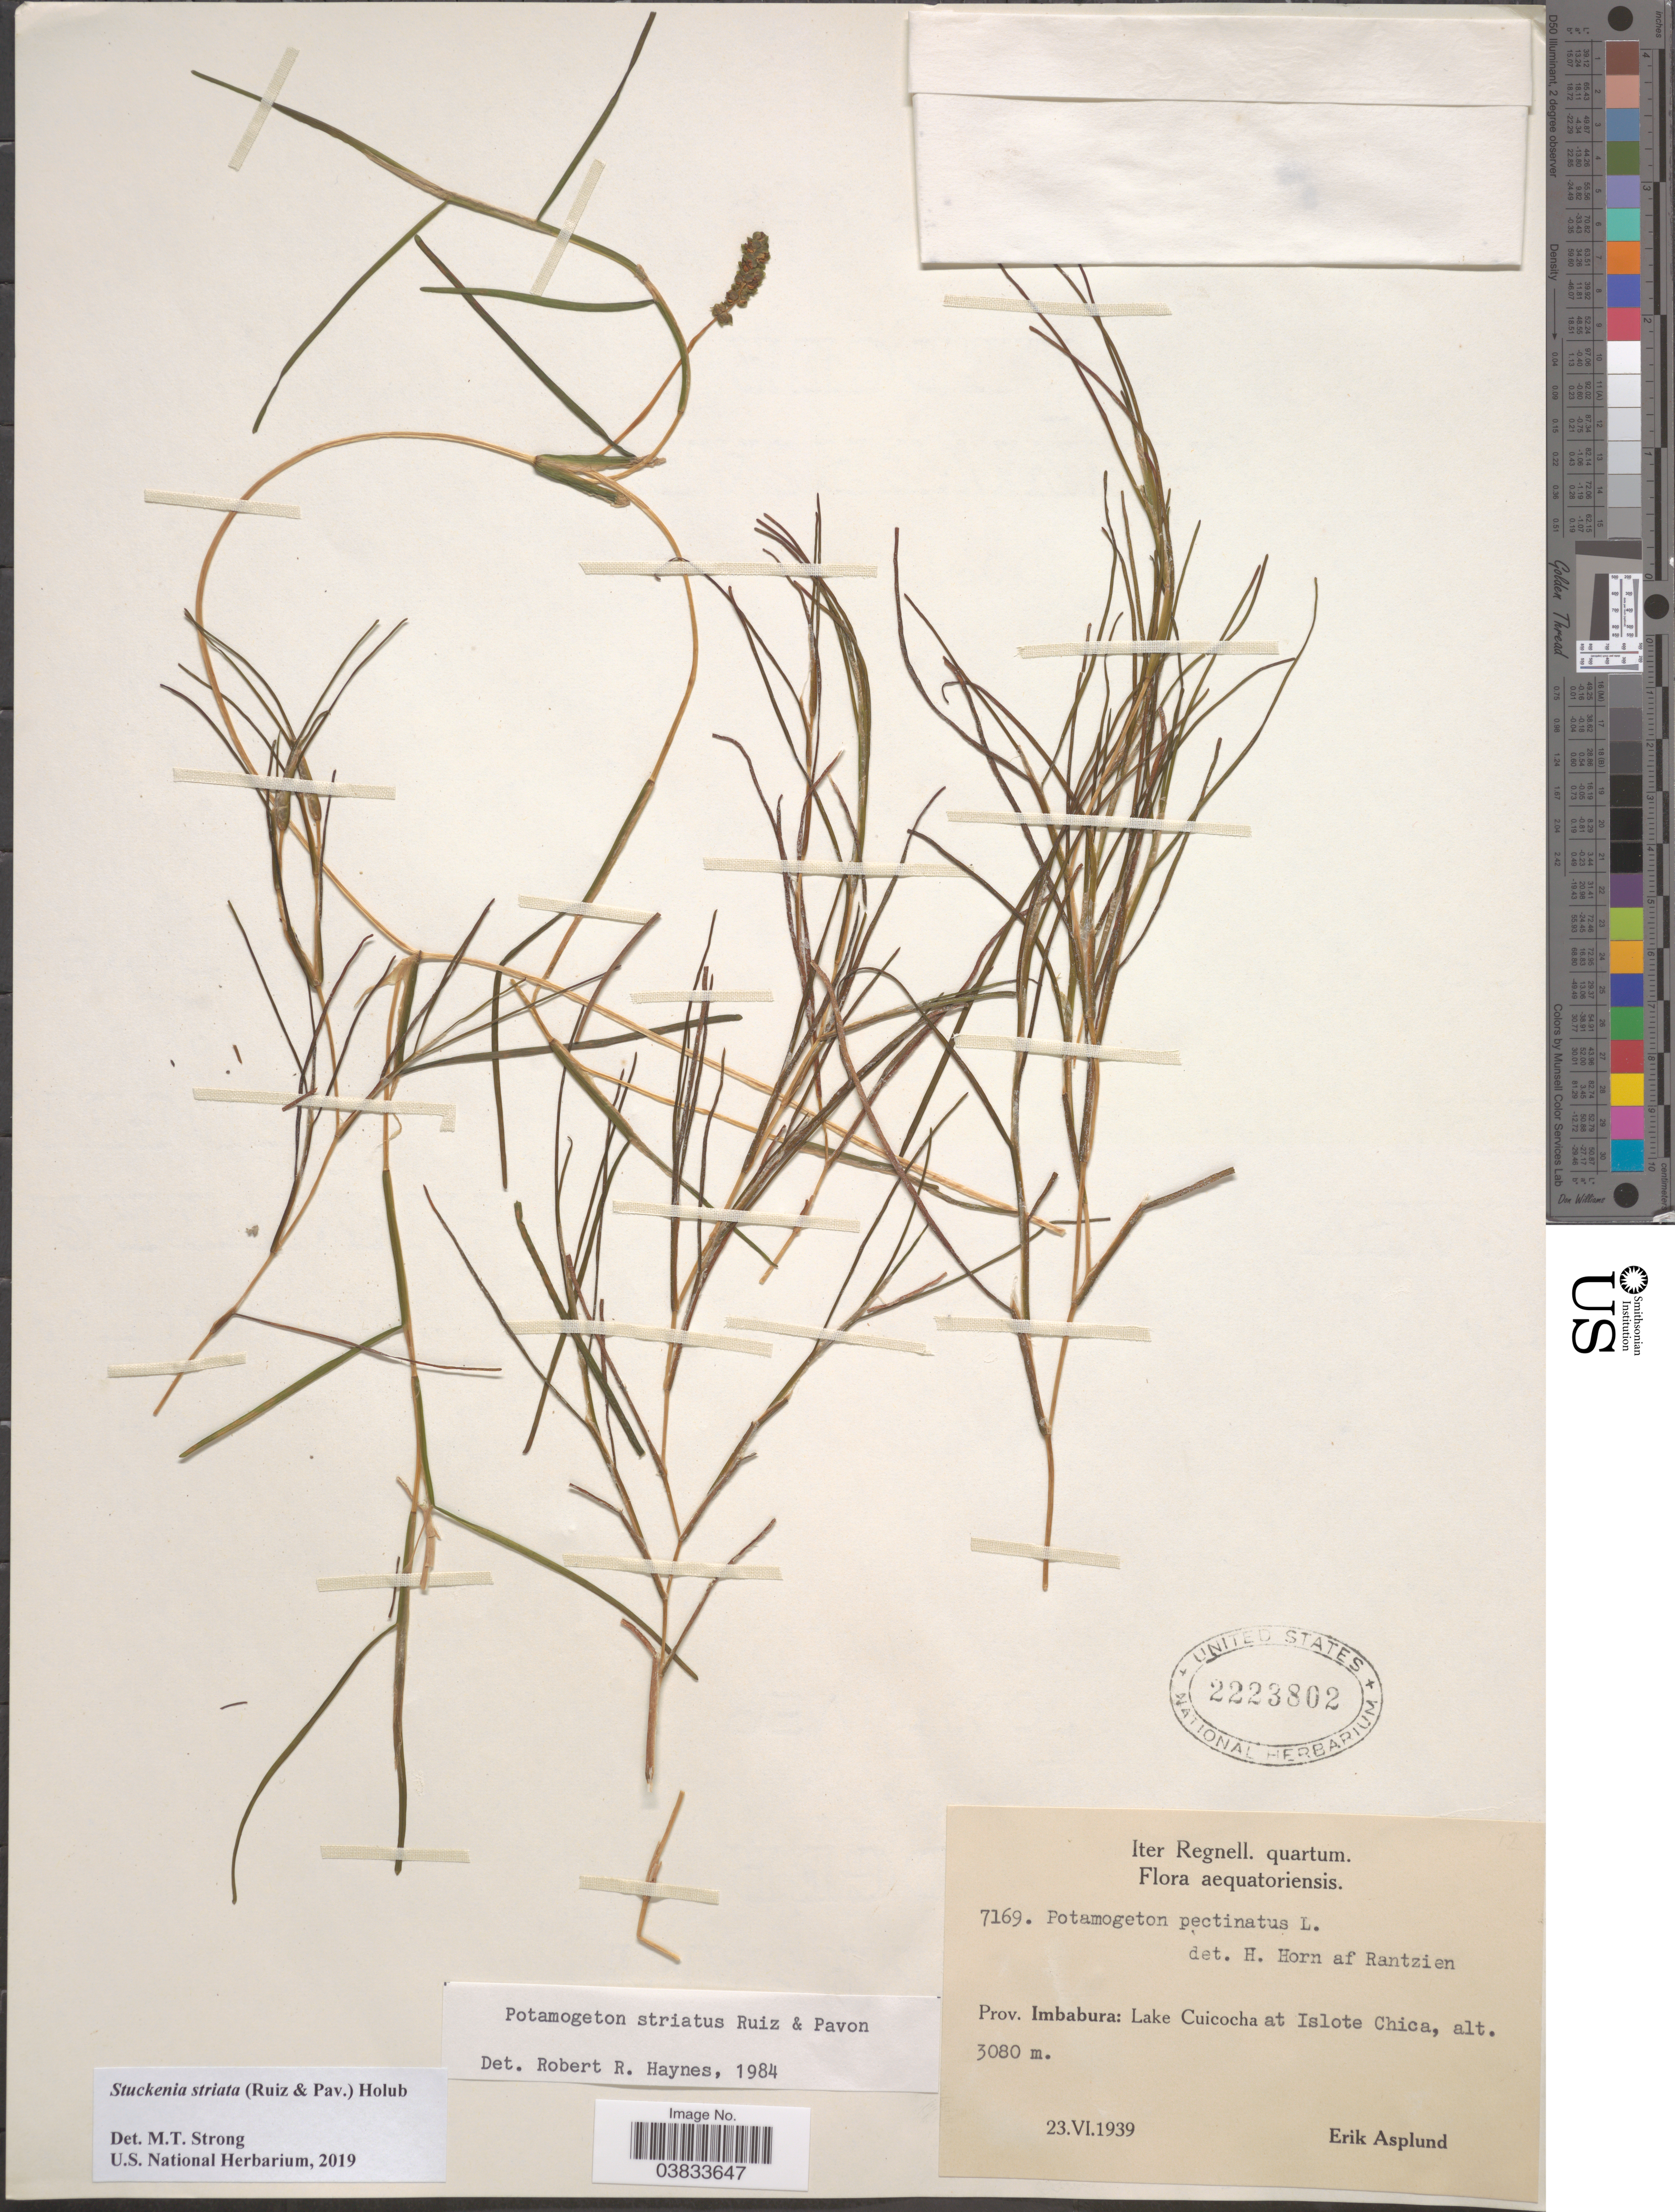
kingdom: Plantae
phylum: Tracheophyta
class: Liliopsida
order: Alismatales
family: Potamogetonaceae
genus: Stuckenia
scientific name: Stuckenia striata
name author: (Ruiz & Pav.) Holub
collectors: E. Asplund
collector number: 7169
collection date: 1939-06-23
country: Ecuador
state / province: Imbabura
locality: Aequatoriensis. Lake Cuicocha at Islote Chica.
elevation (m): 3080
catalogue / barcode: US 2223802